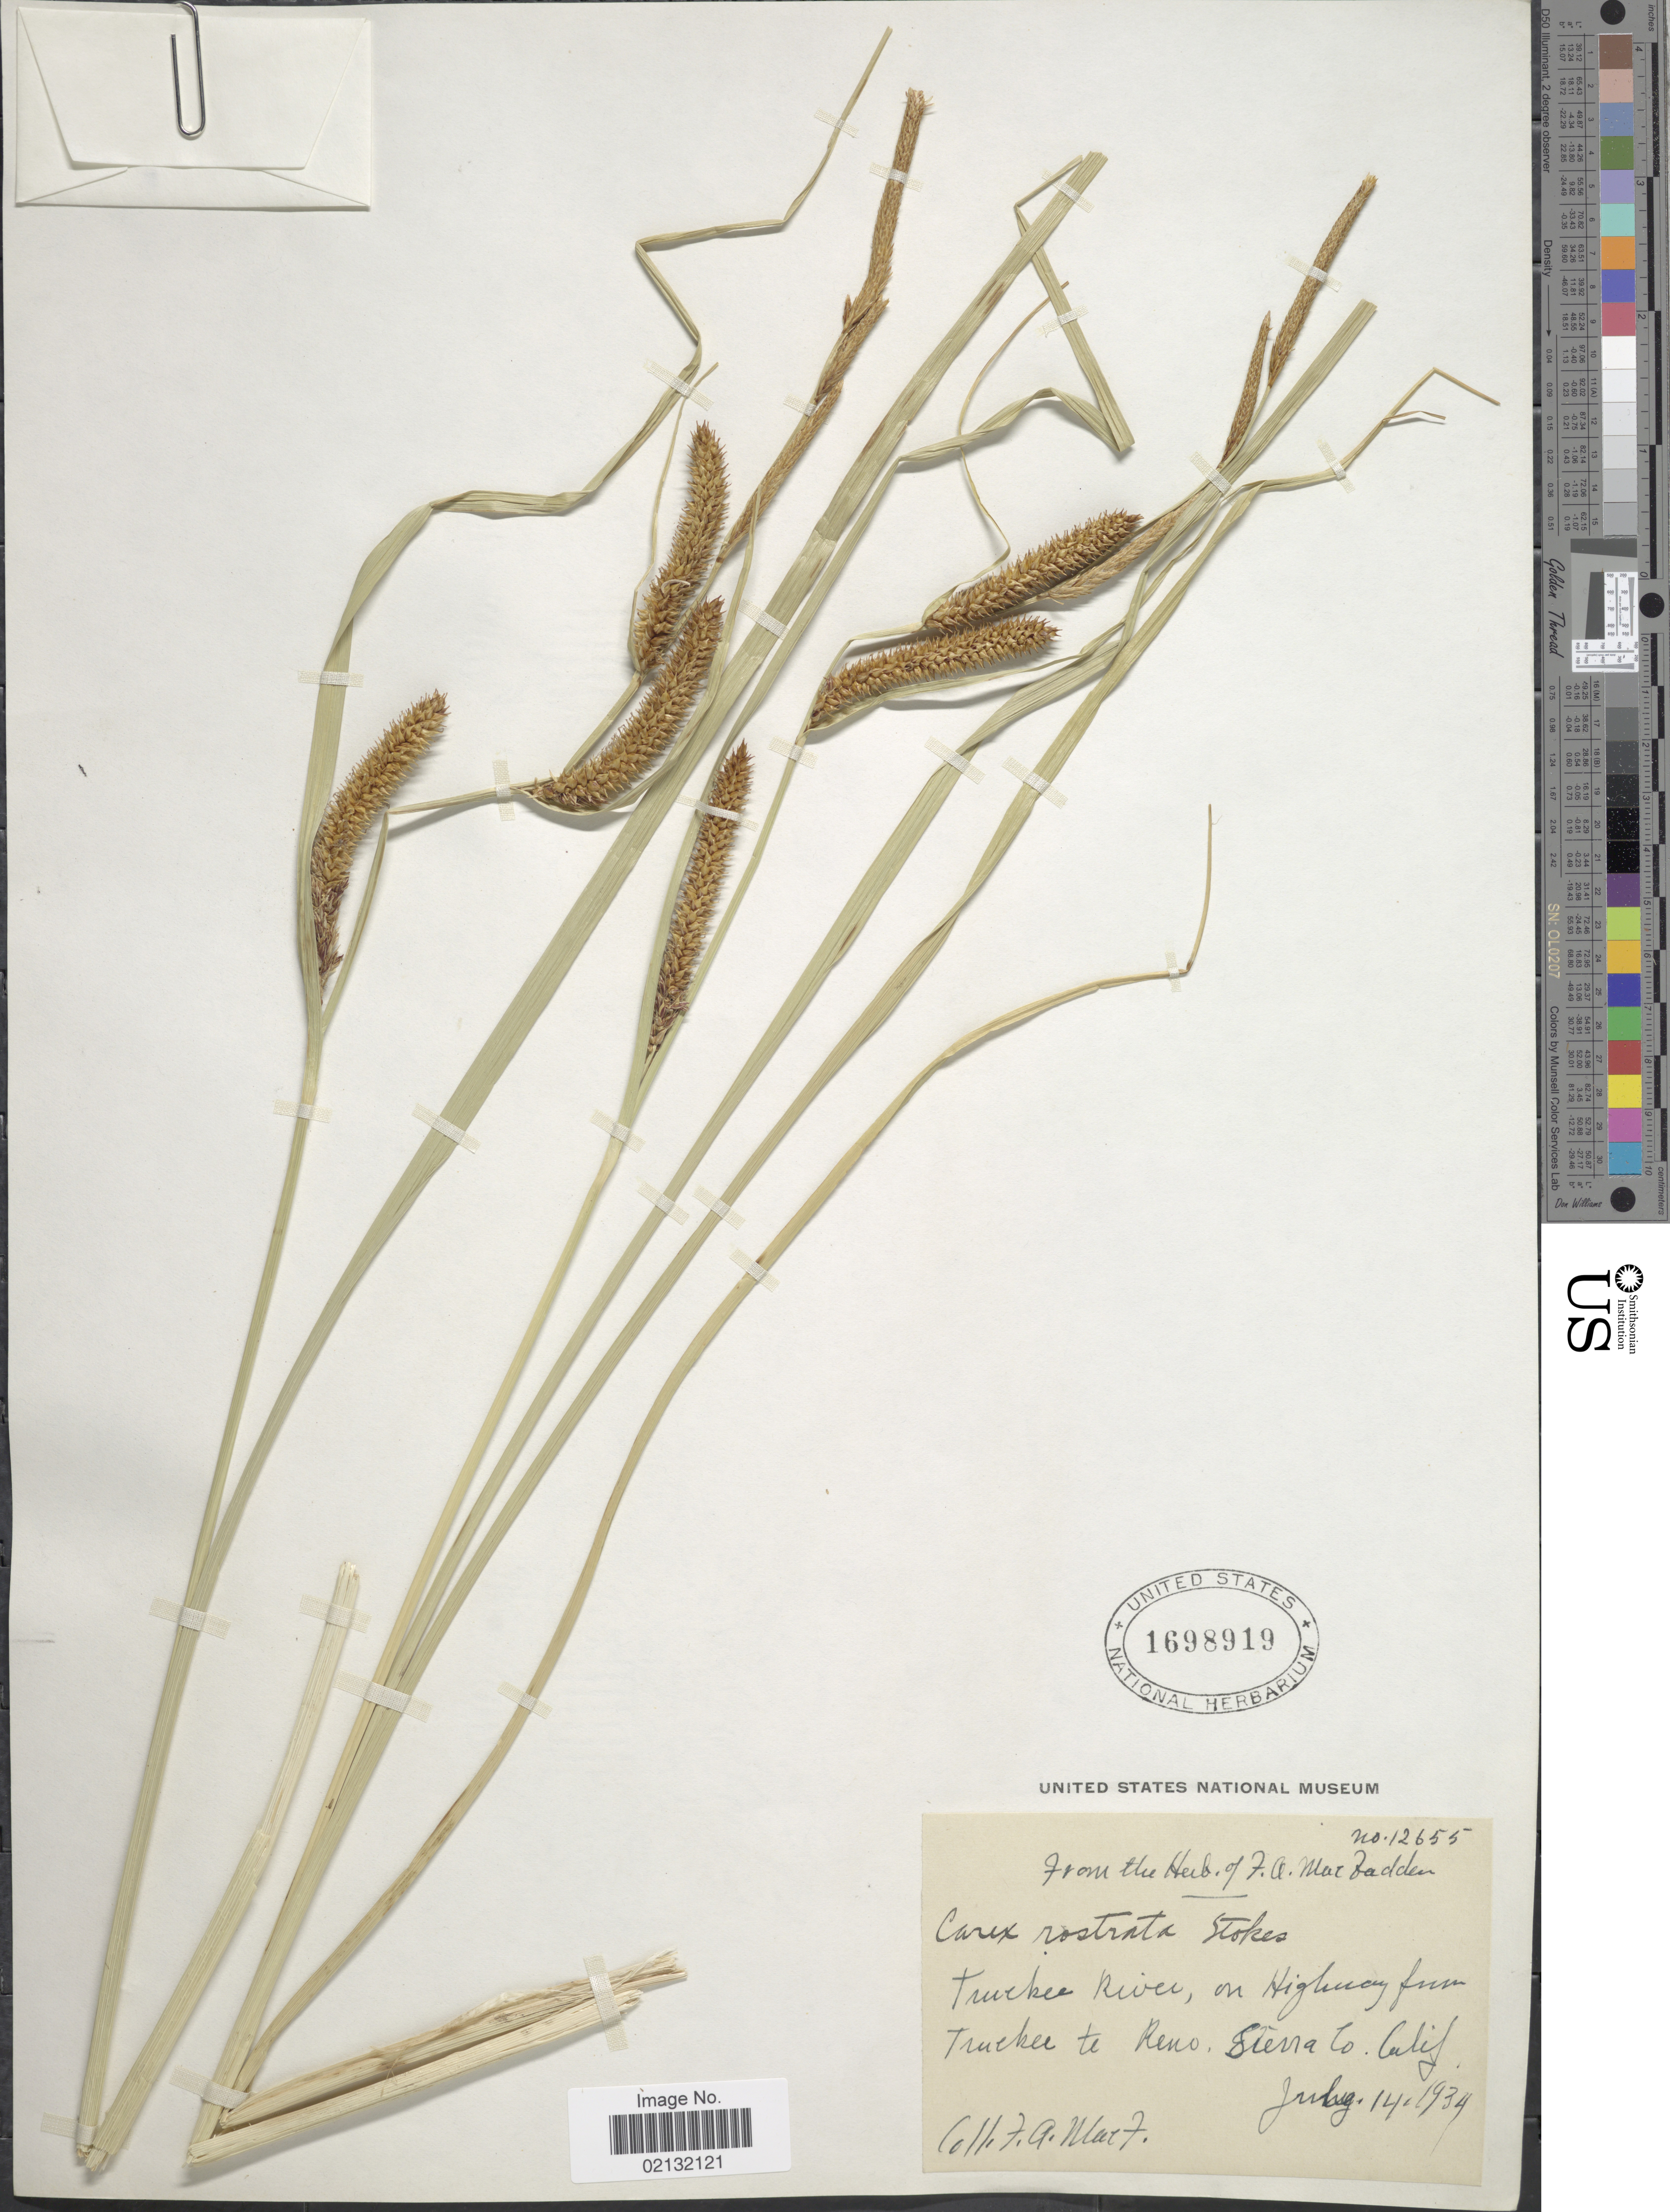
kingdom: Plantae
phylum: Tracheophyta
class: Liliopsida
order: Poales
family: Cyperaceae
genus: Carex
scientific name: Carex rostrata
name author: Stokes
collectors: F. MacFadden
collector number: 12655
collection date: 1934-07-14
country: United States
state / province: California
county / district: Sierra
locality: Truckee River, on Highway from Truckee te Reno, Sierra Co. Calif.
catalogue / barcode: US 1698919